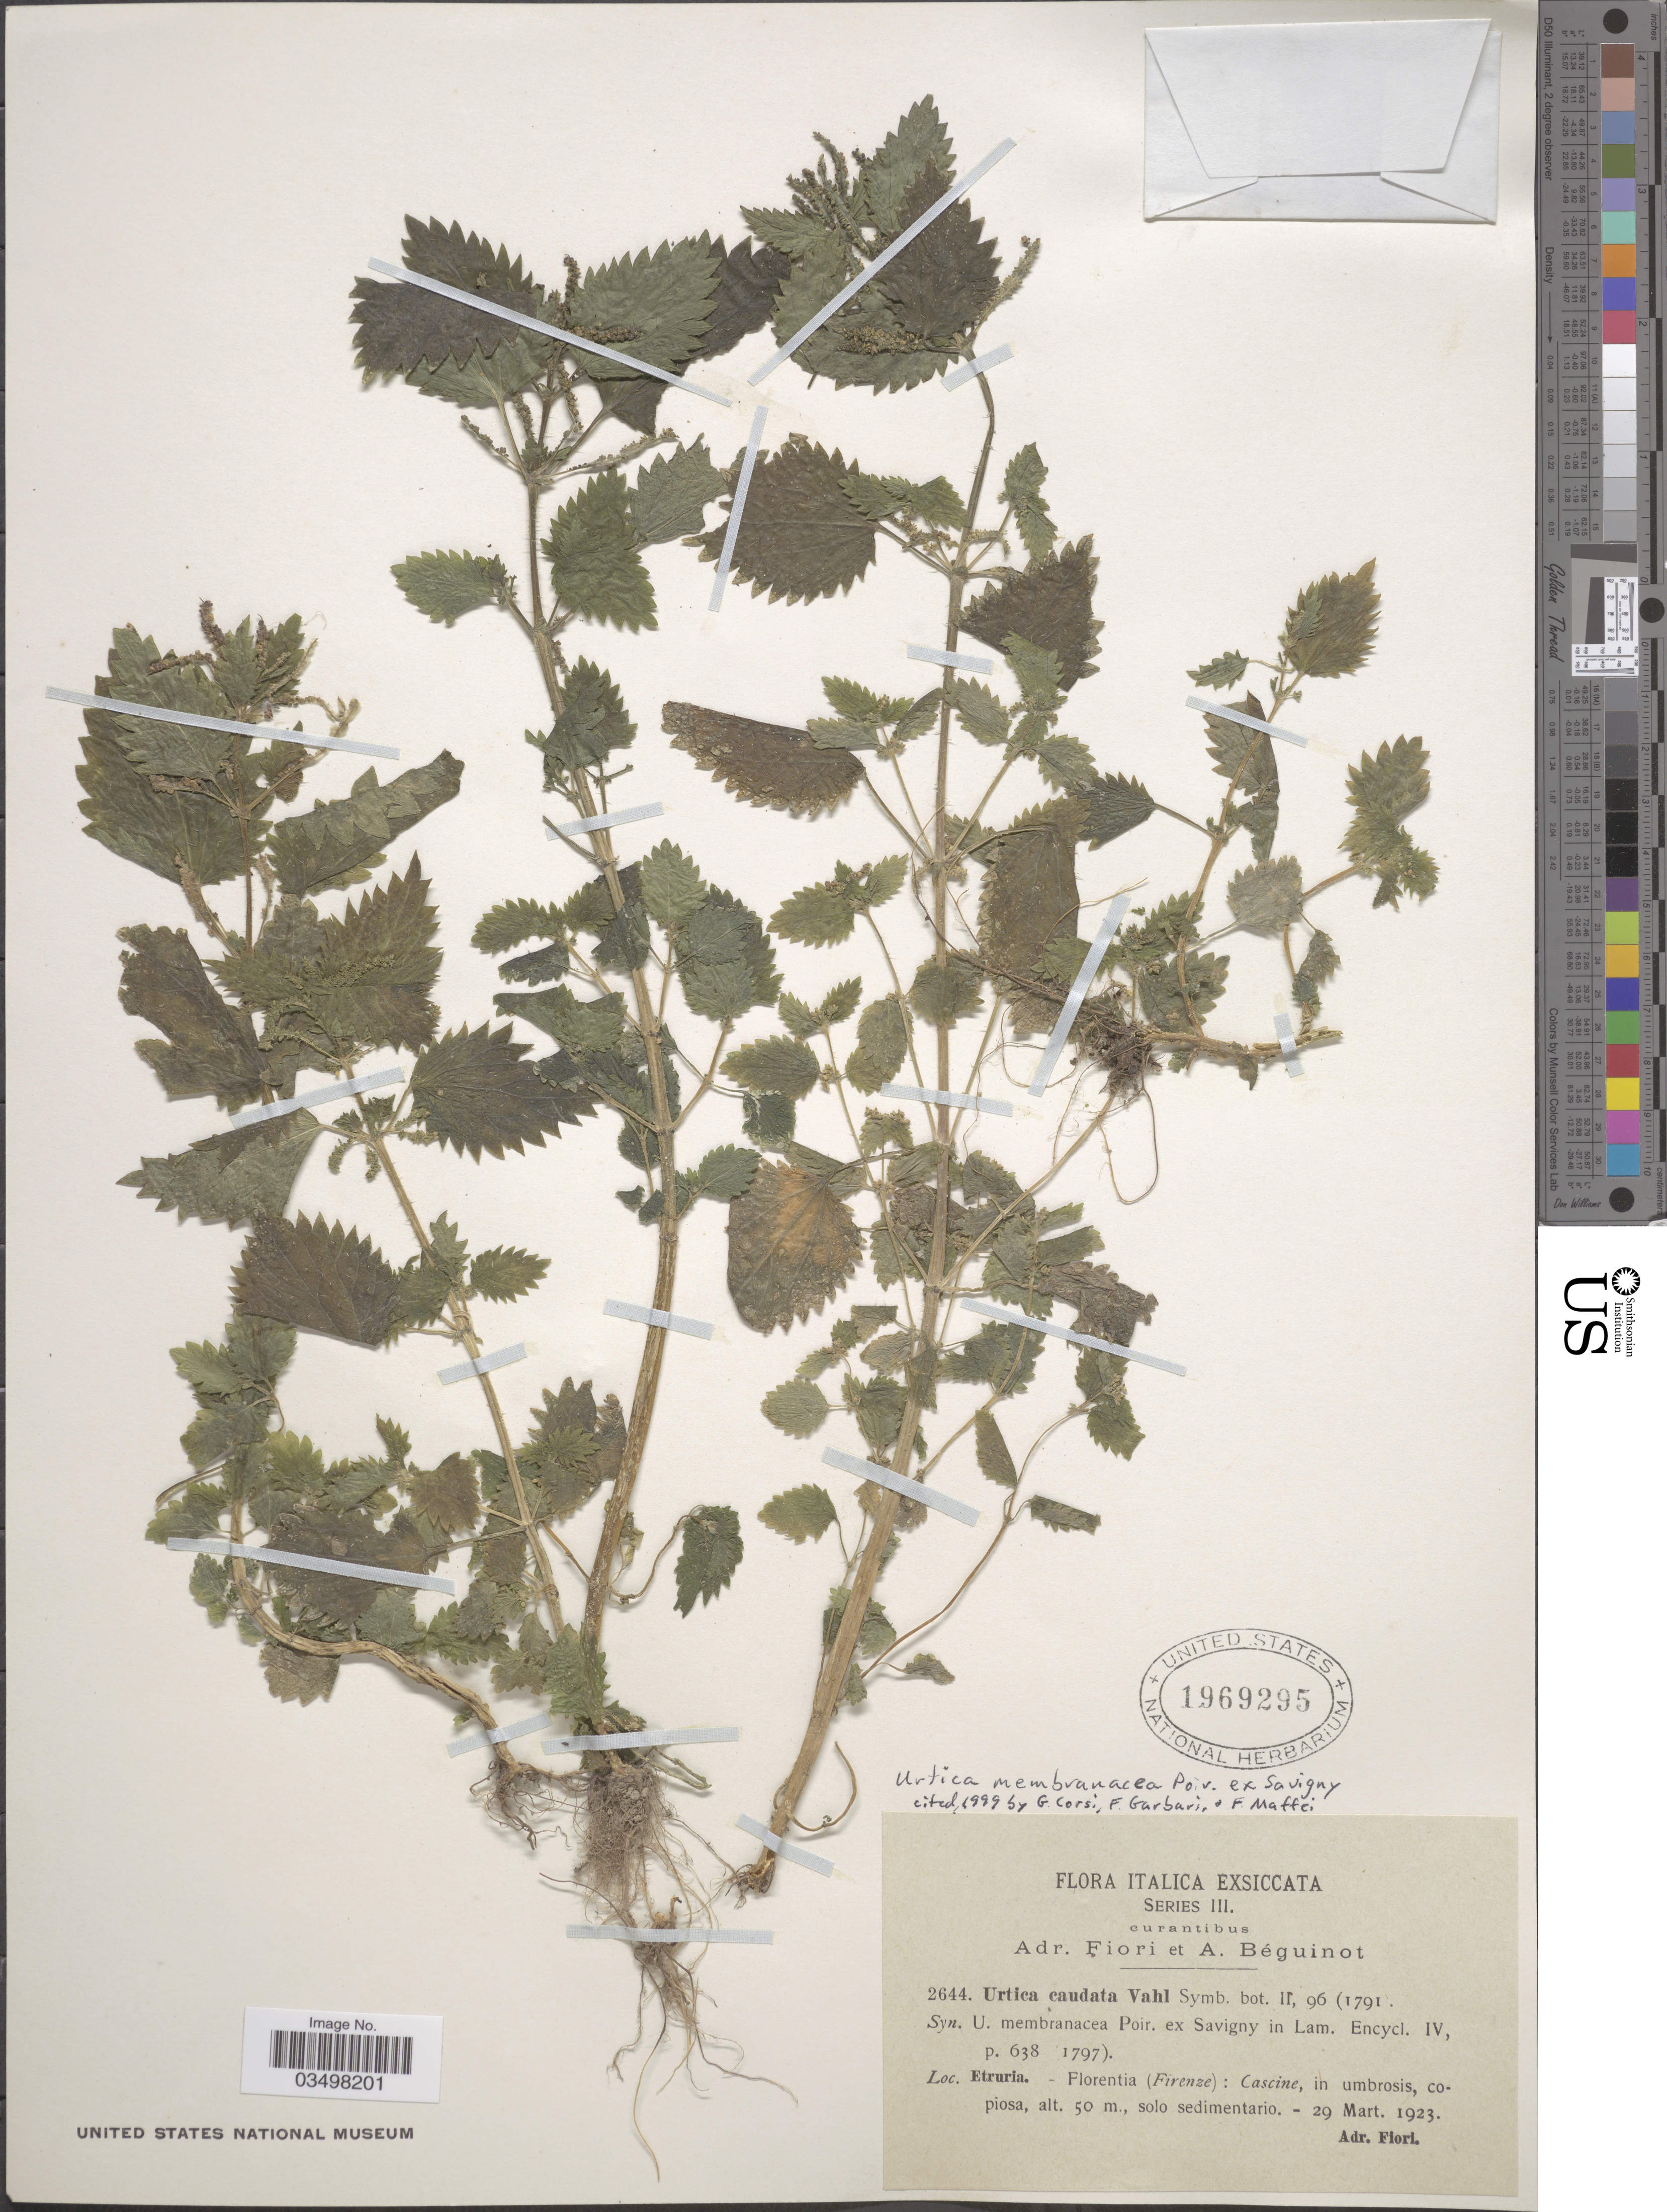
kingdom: Plantae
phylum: Tracheophyta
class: Magnoliopsida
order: Rosales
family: Urticaceae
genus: Urtica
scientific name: Urtica membranacea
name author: Poir.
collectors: A. Fiori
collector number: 2644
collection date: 1923-03-29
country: Italy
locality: Etruria. Florentia (Firenze): Cascine, in umbrosis, copiosa.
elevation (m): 50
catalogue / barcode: US 1969295